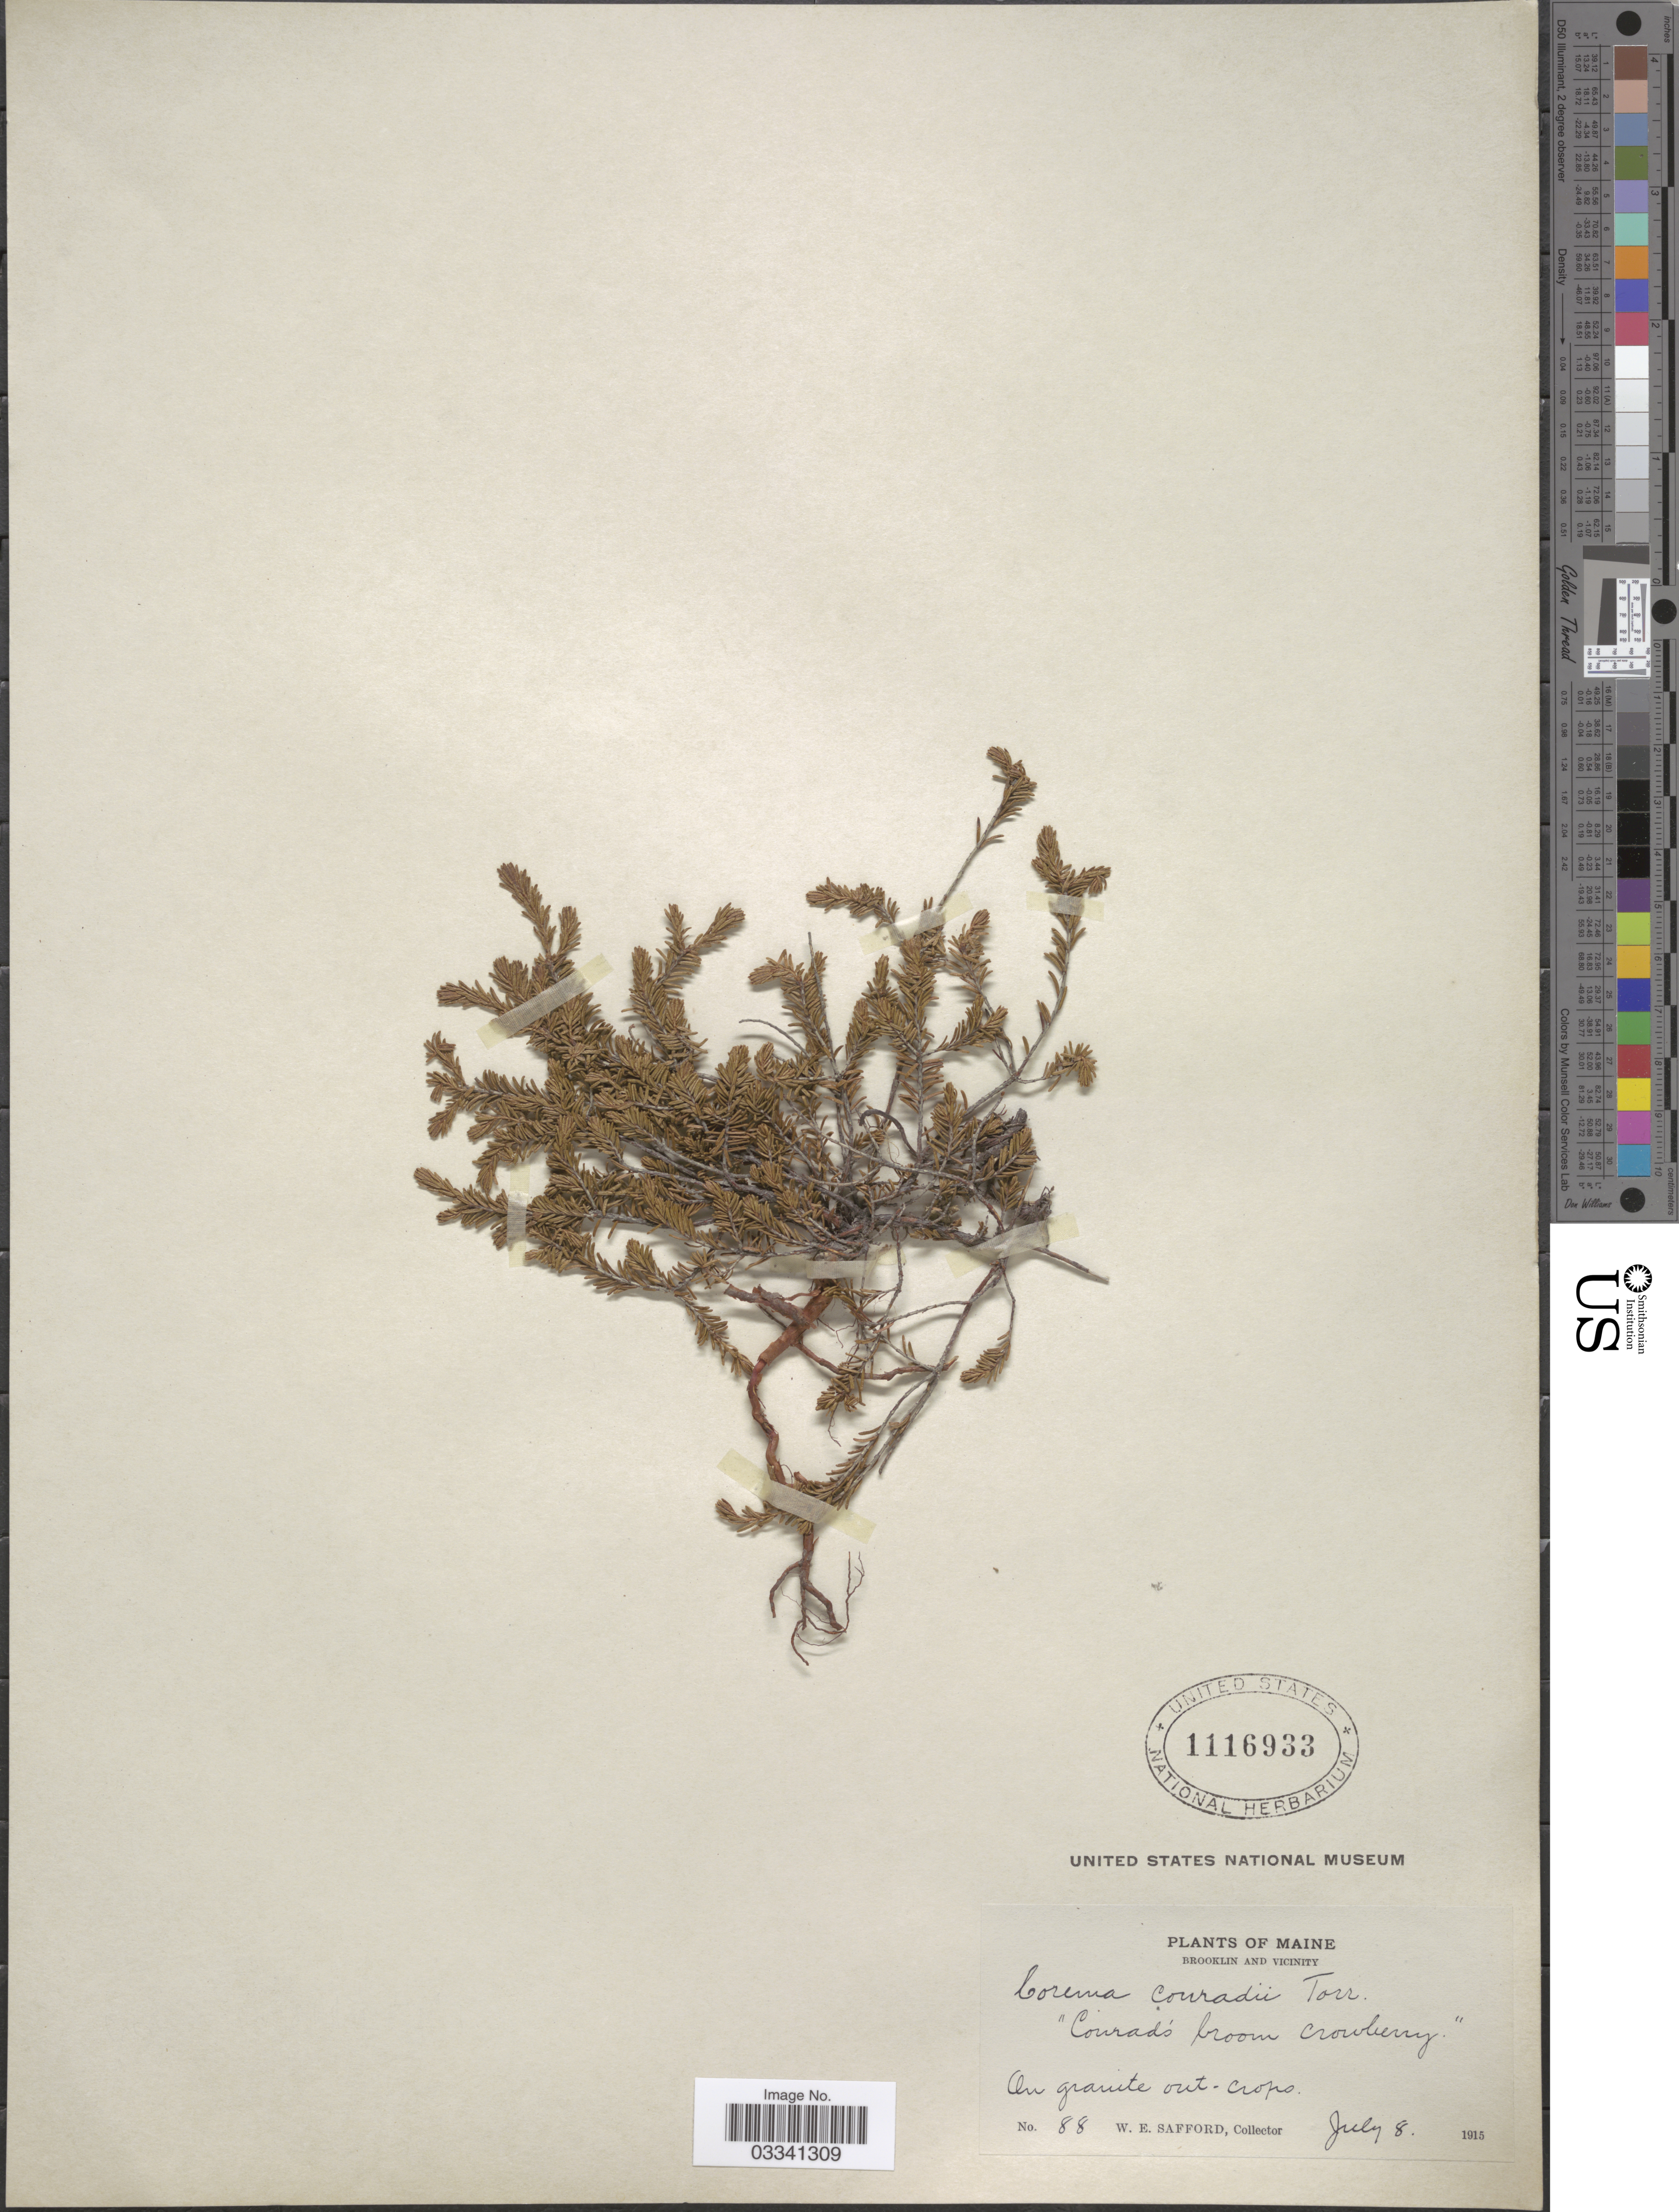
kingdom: Plantae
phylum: Tracheophyta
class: Magnoliopsida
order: Ericales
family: Ericaceae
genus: Corema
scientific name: Corema conradii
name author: Torr.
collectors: W. E. Safford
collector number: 88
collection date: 1915-07-08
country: United States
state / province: Maine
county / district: Hancock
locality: Brooklin and Vicinity.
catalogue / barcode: US 1116933